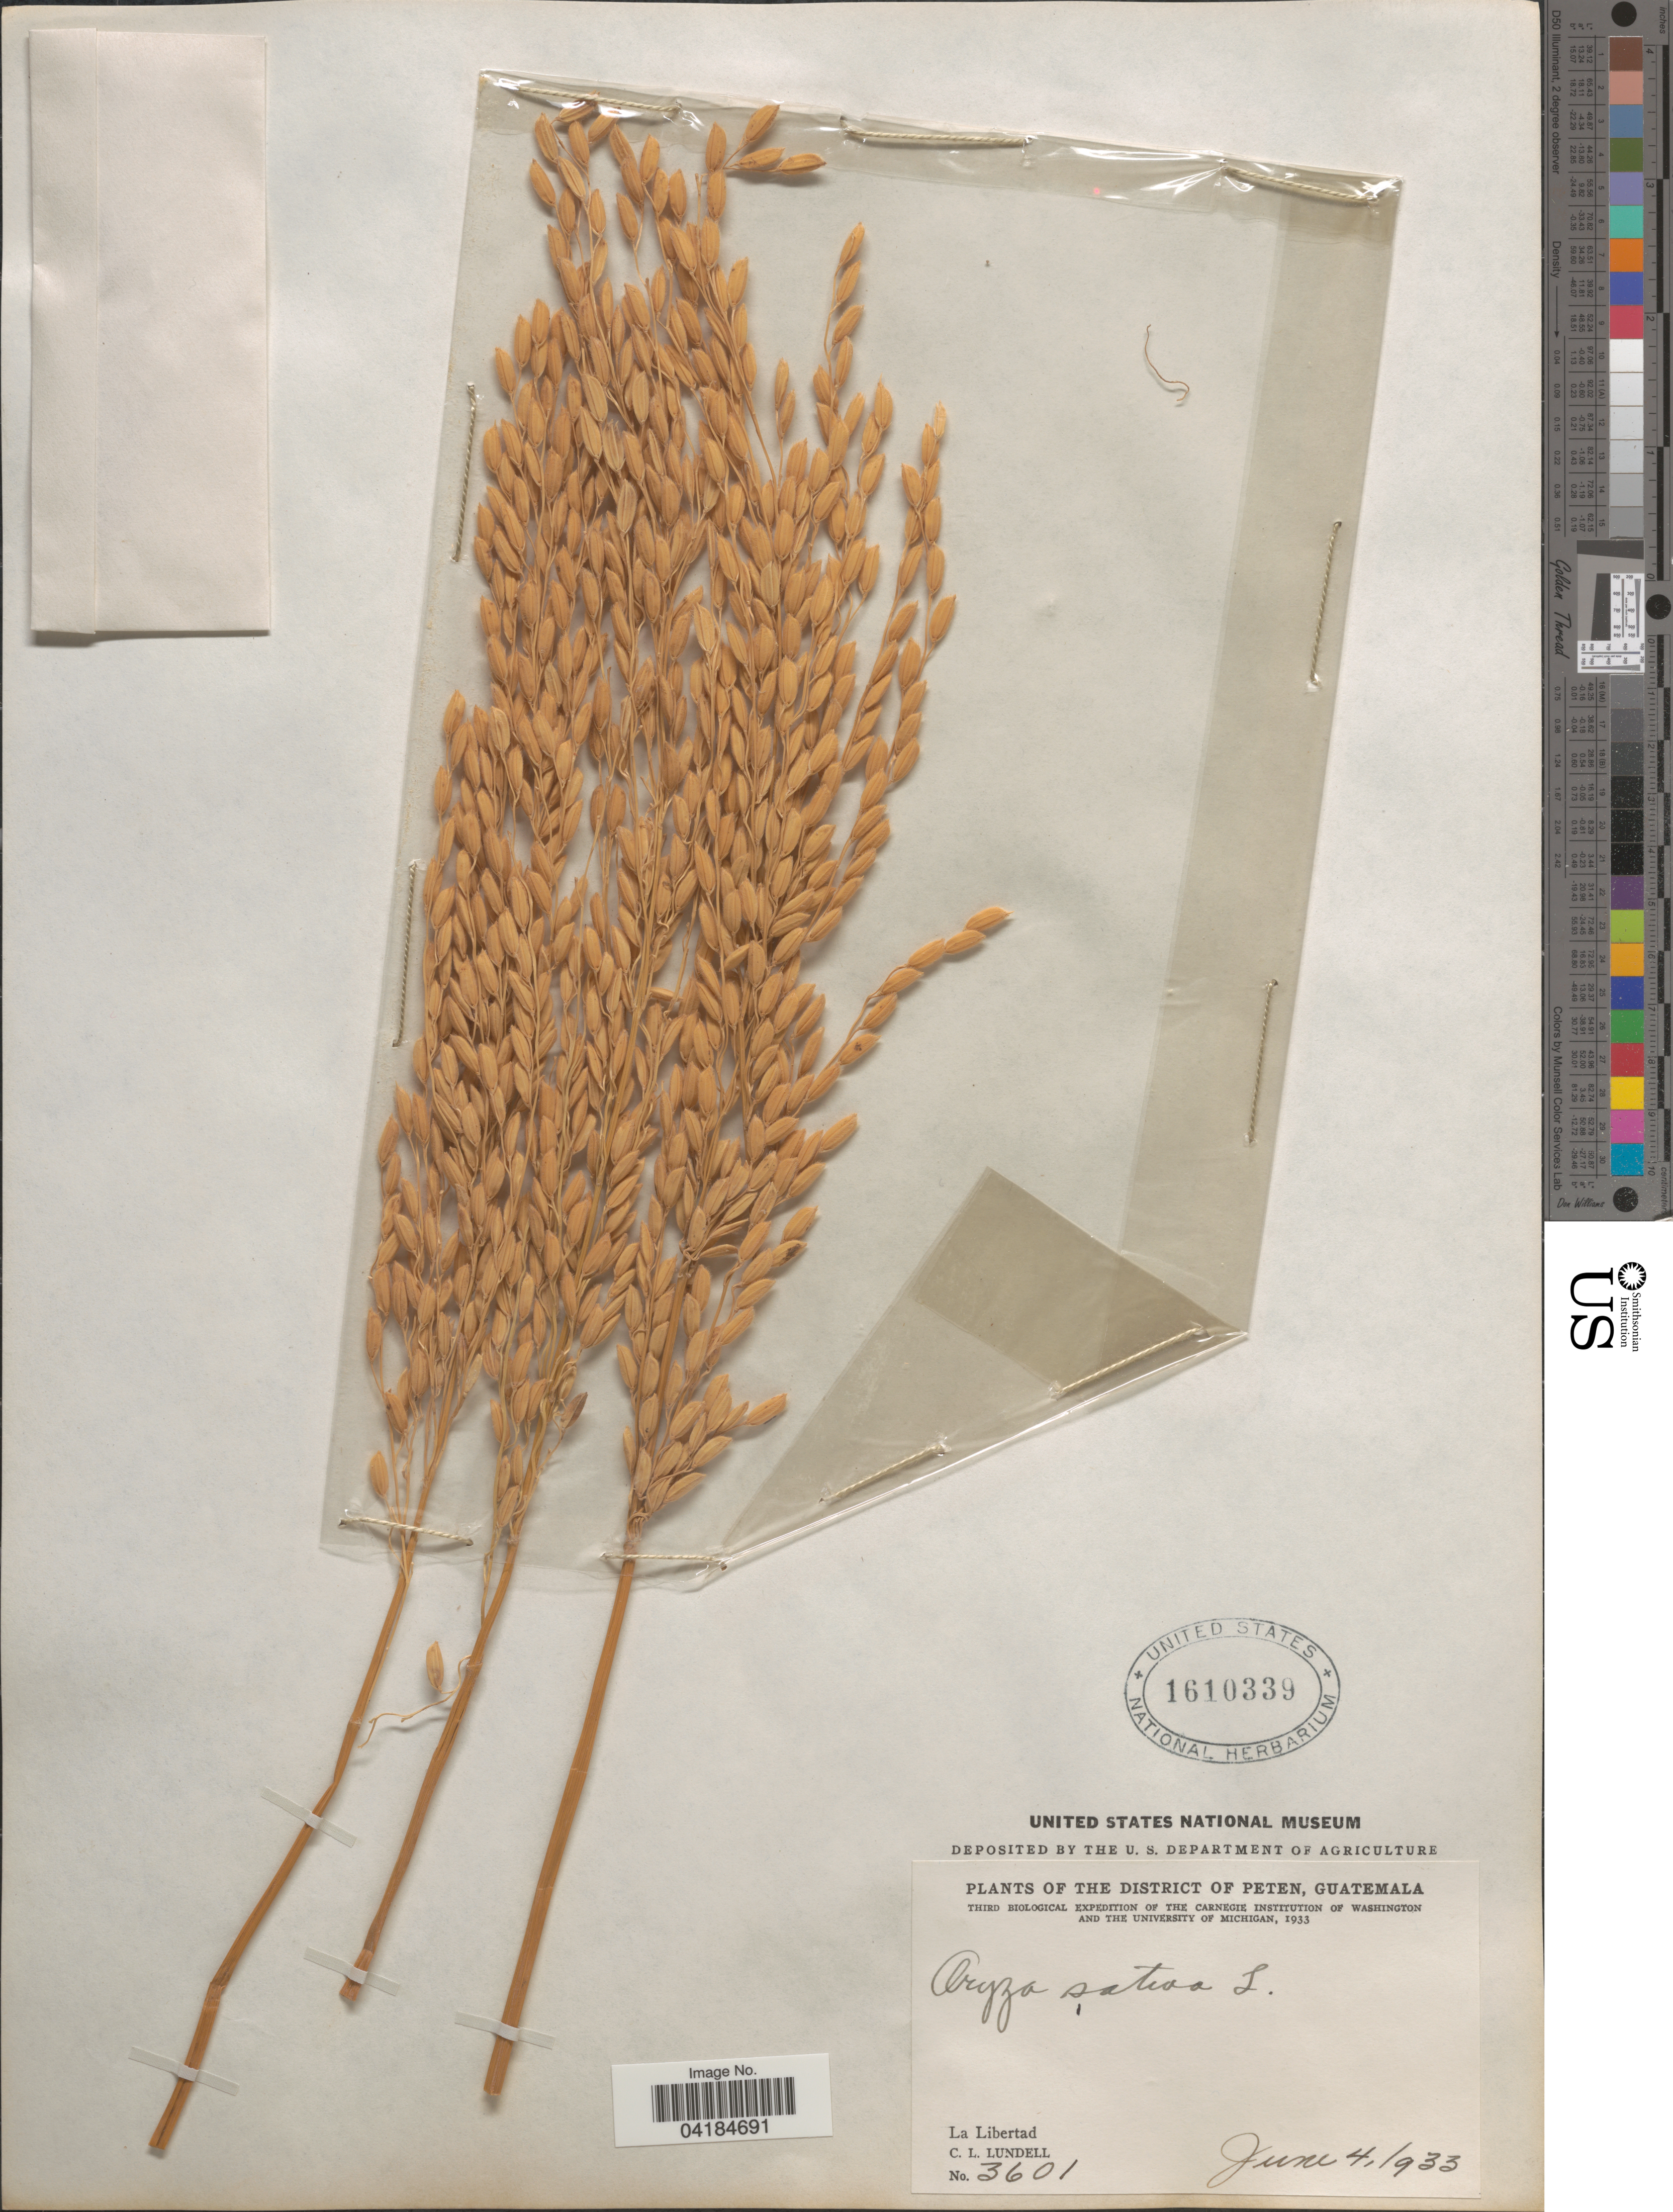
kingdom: Plantae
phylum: Tracheophyta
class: Liliopsida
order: Poales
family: Poaceae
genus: Oryza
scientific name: Oryza sativa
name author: L.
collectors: C. L. Lundell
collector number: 3601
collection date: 1933-06-04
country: Guatemala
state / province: El Peten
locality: District of Peten. Third Biological Expedition of the Carnegie Institution of Washington and the University of Michigan, 1933. La Libertad.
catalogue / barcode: US 1610339